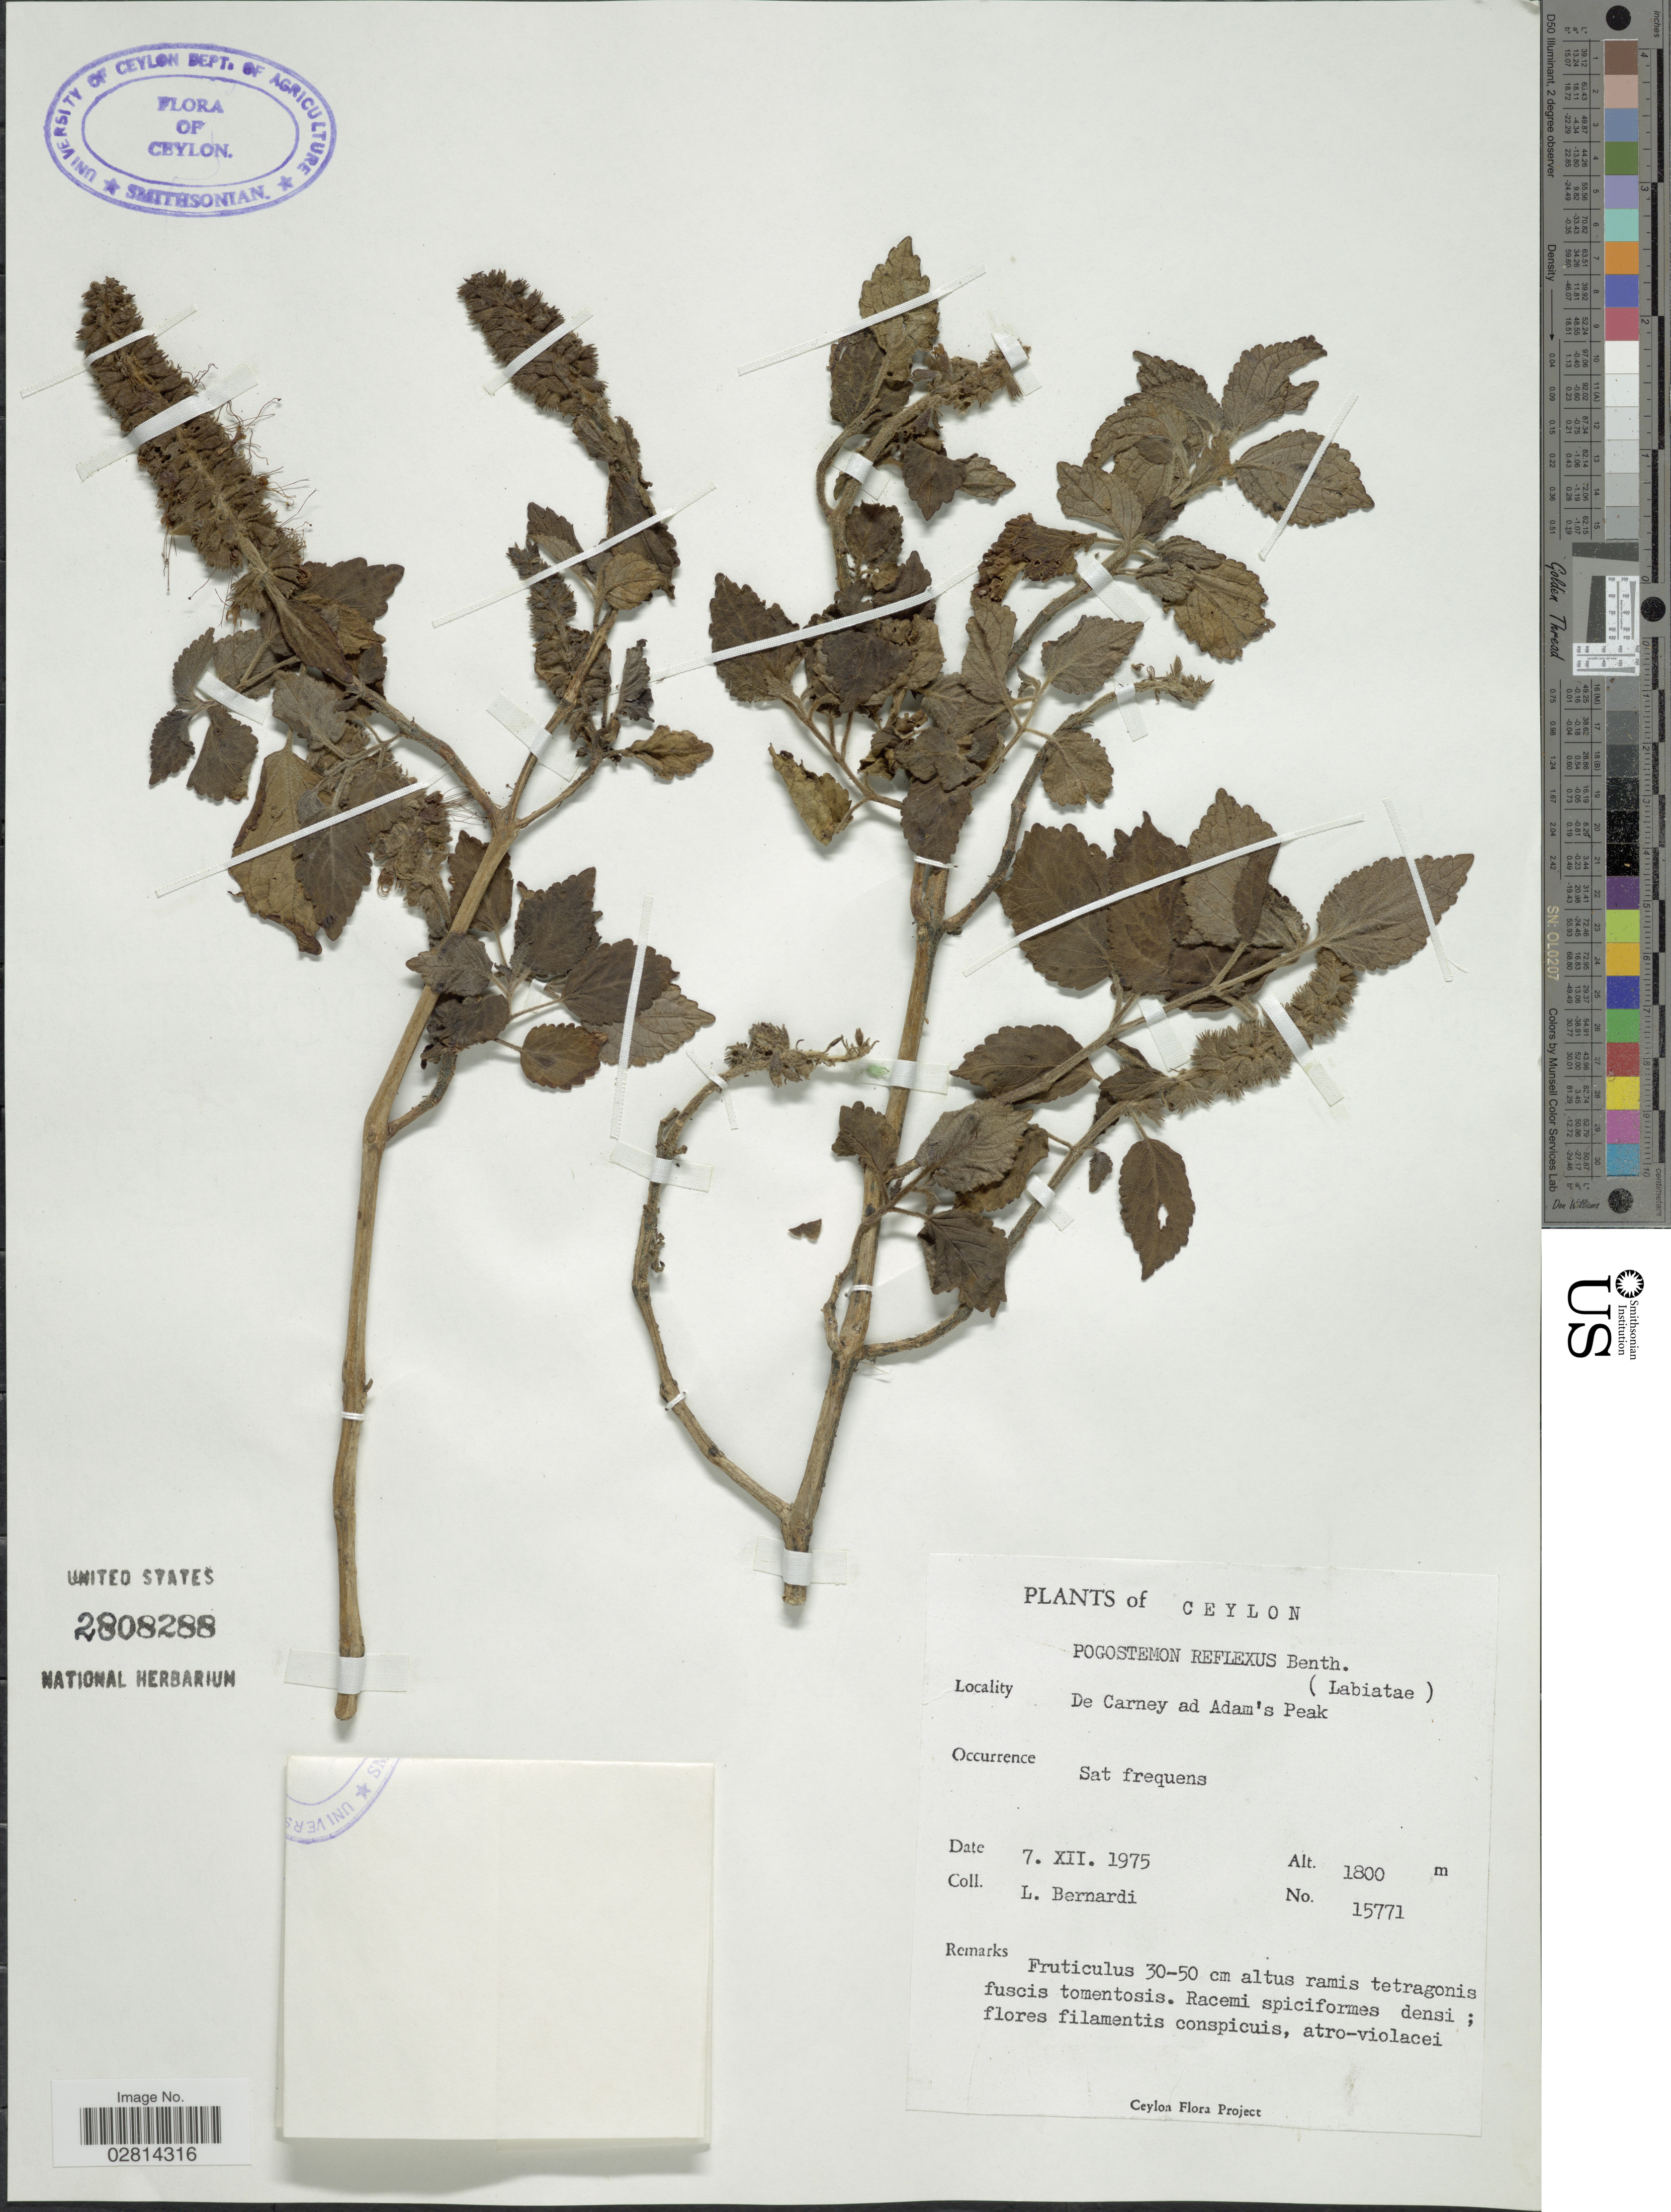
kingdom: Plantae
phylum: Tracheophyta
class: Magnoliopsida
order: Lamiales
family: Lamiaceae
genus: Pogostemon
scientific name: Pogostemon reflexus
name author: Benth.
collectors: L. Bernardi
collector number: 15771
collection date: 1975-12-07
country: Sri Lanka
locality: Ceylon. De Carney ad Adam's Peak.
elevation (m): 1800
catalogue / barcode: US 2808288